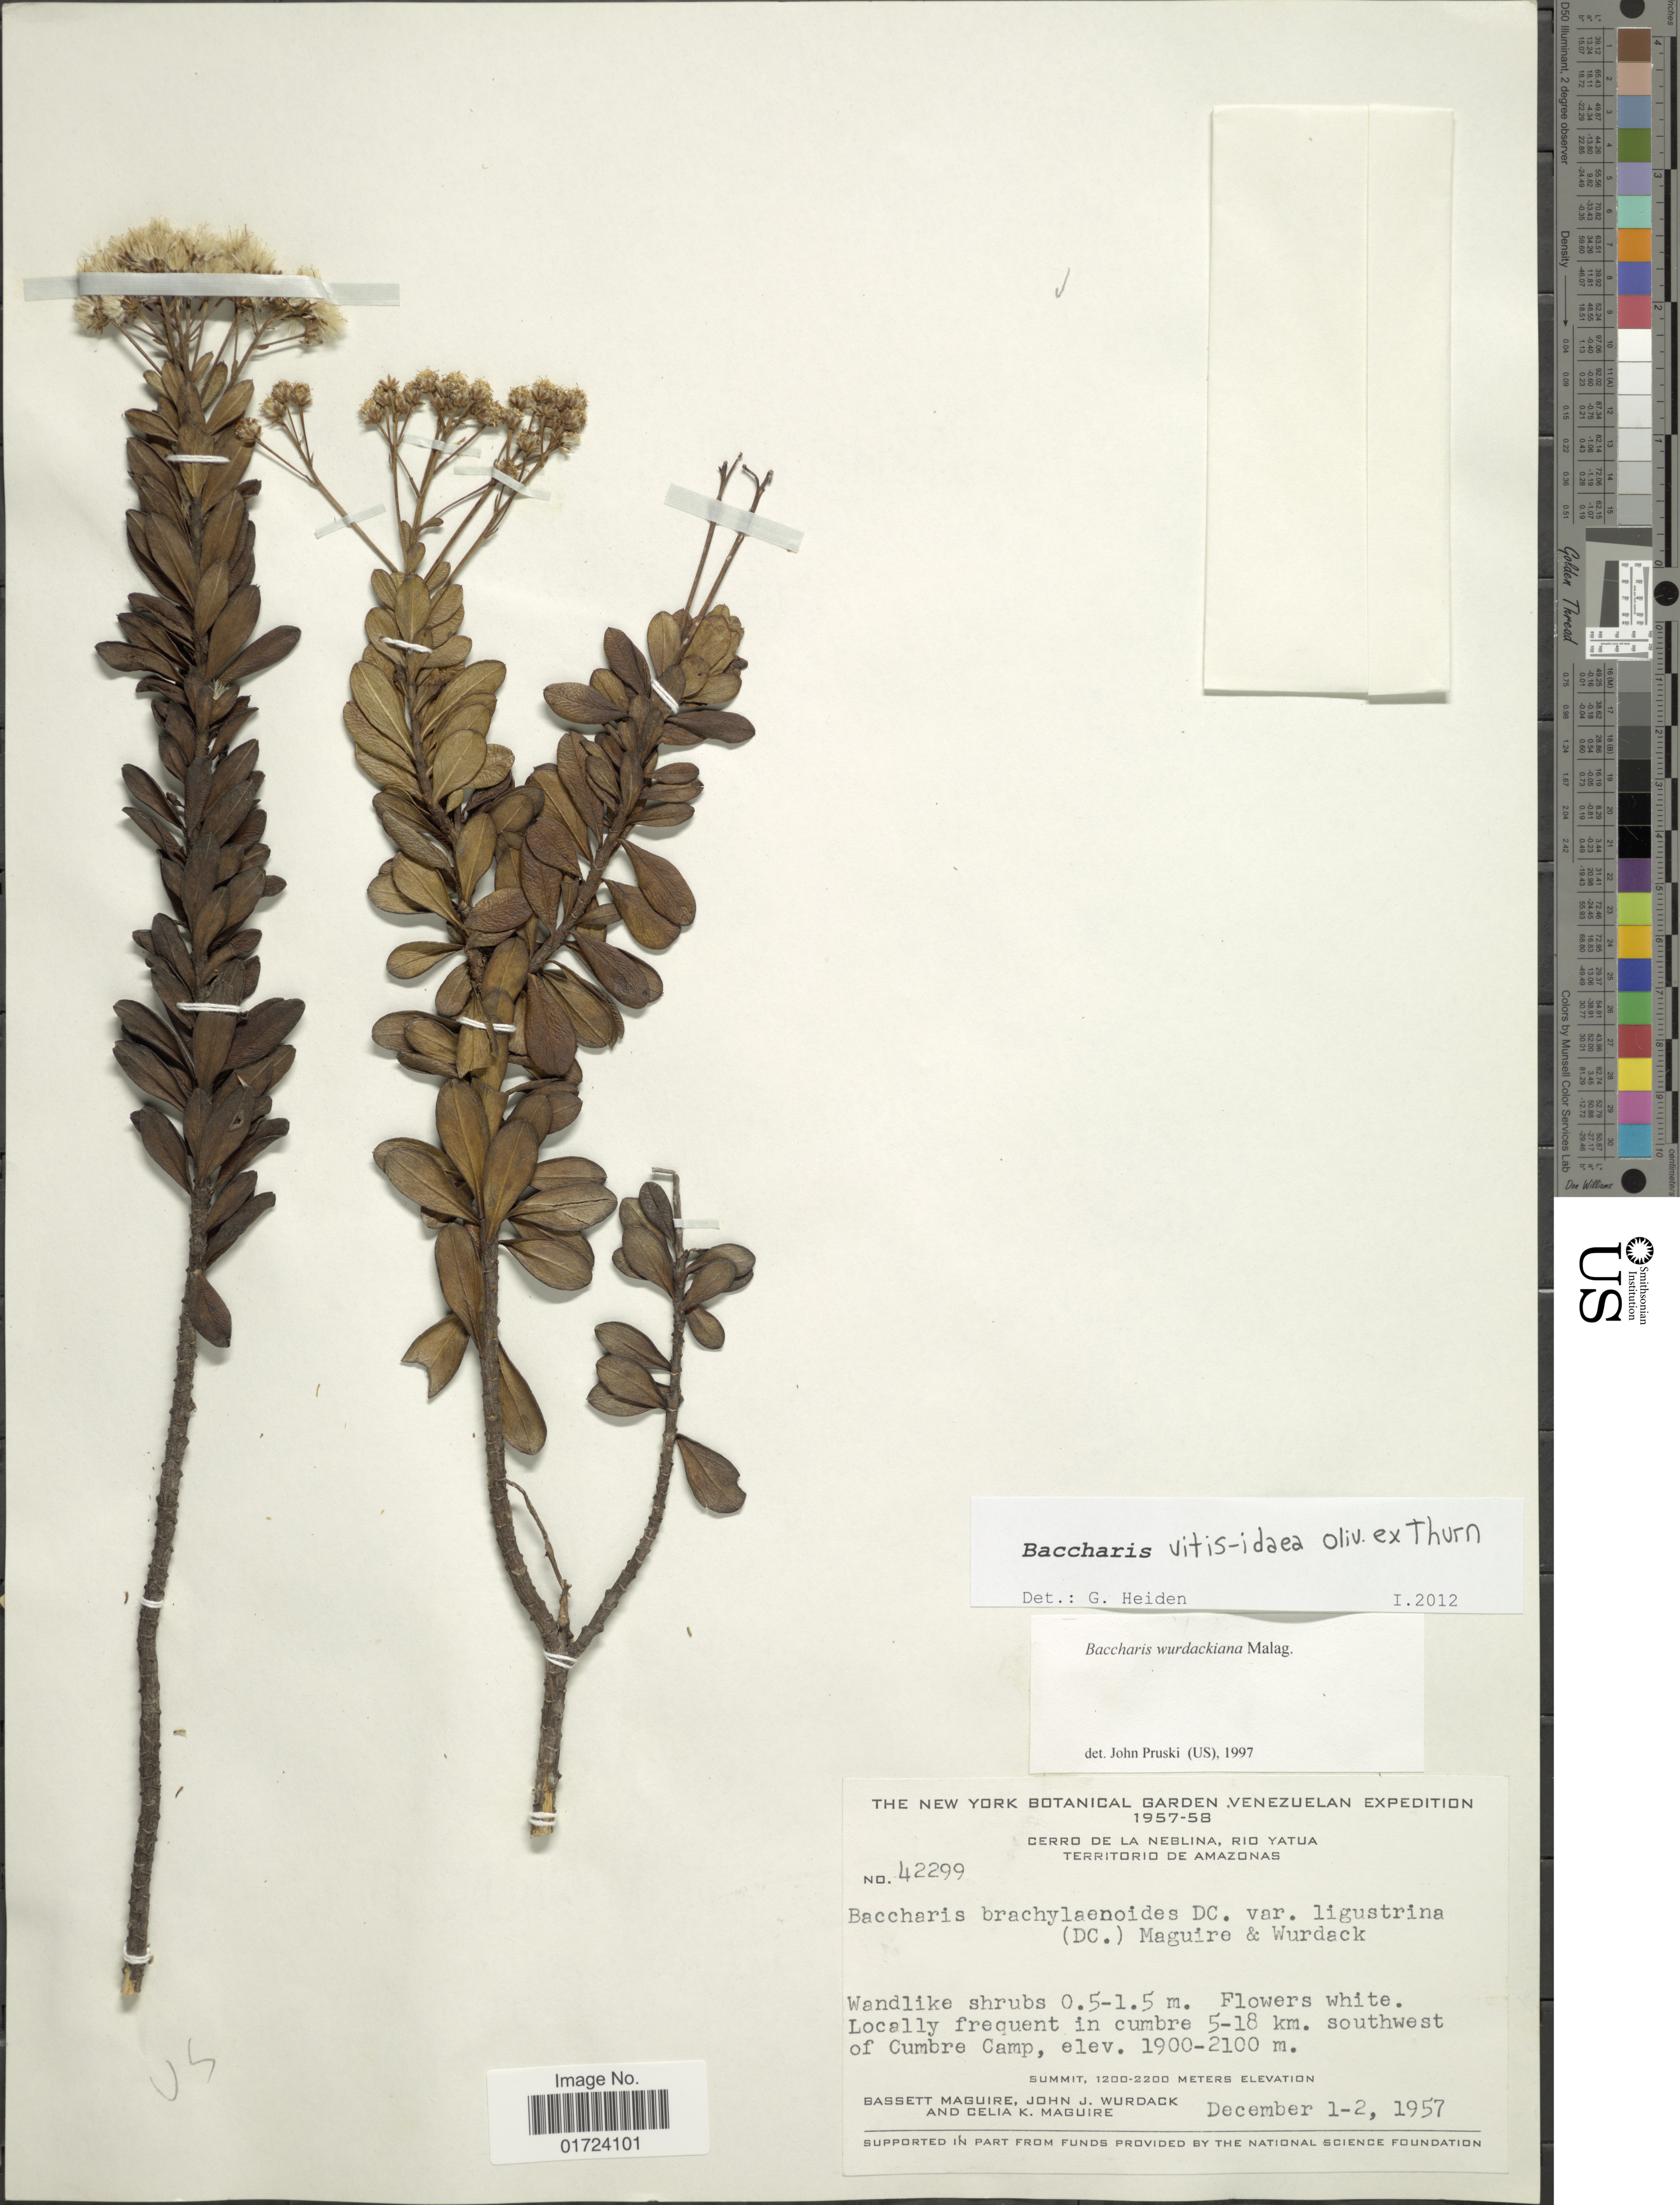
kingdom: Plantae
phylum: Tracheophyta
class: Magnoliopsida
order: Asterales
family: Asteraceae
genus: Baccharis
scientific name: Baccharis vitis-idaea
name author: Oliv. ex Thurn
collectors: B. Maguire, J. J. Wurdack & C. K. Maguire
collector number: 42299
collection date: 1957-12-01/1957-12-02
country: Venezuela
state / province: Amazonas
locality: Cerro de la Neblina, Rio Yatua. Territorio de Amazonas. 5-18 km. southwest of Cumbre Camp.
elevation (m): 1900